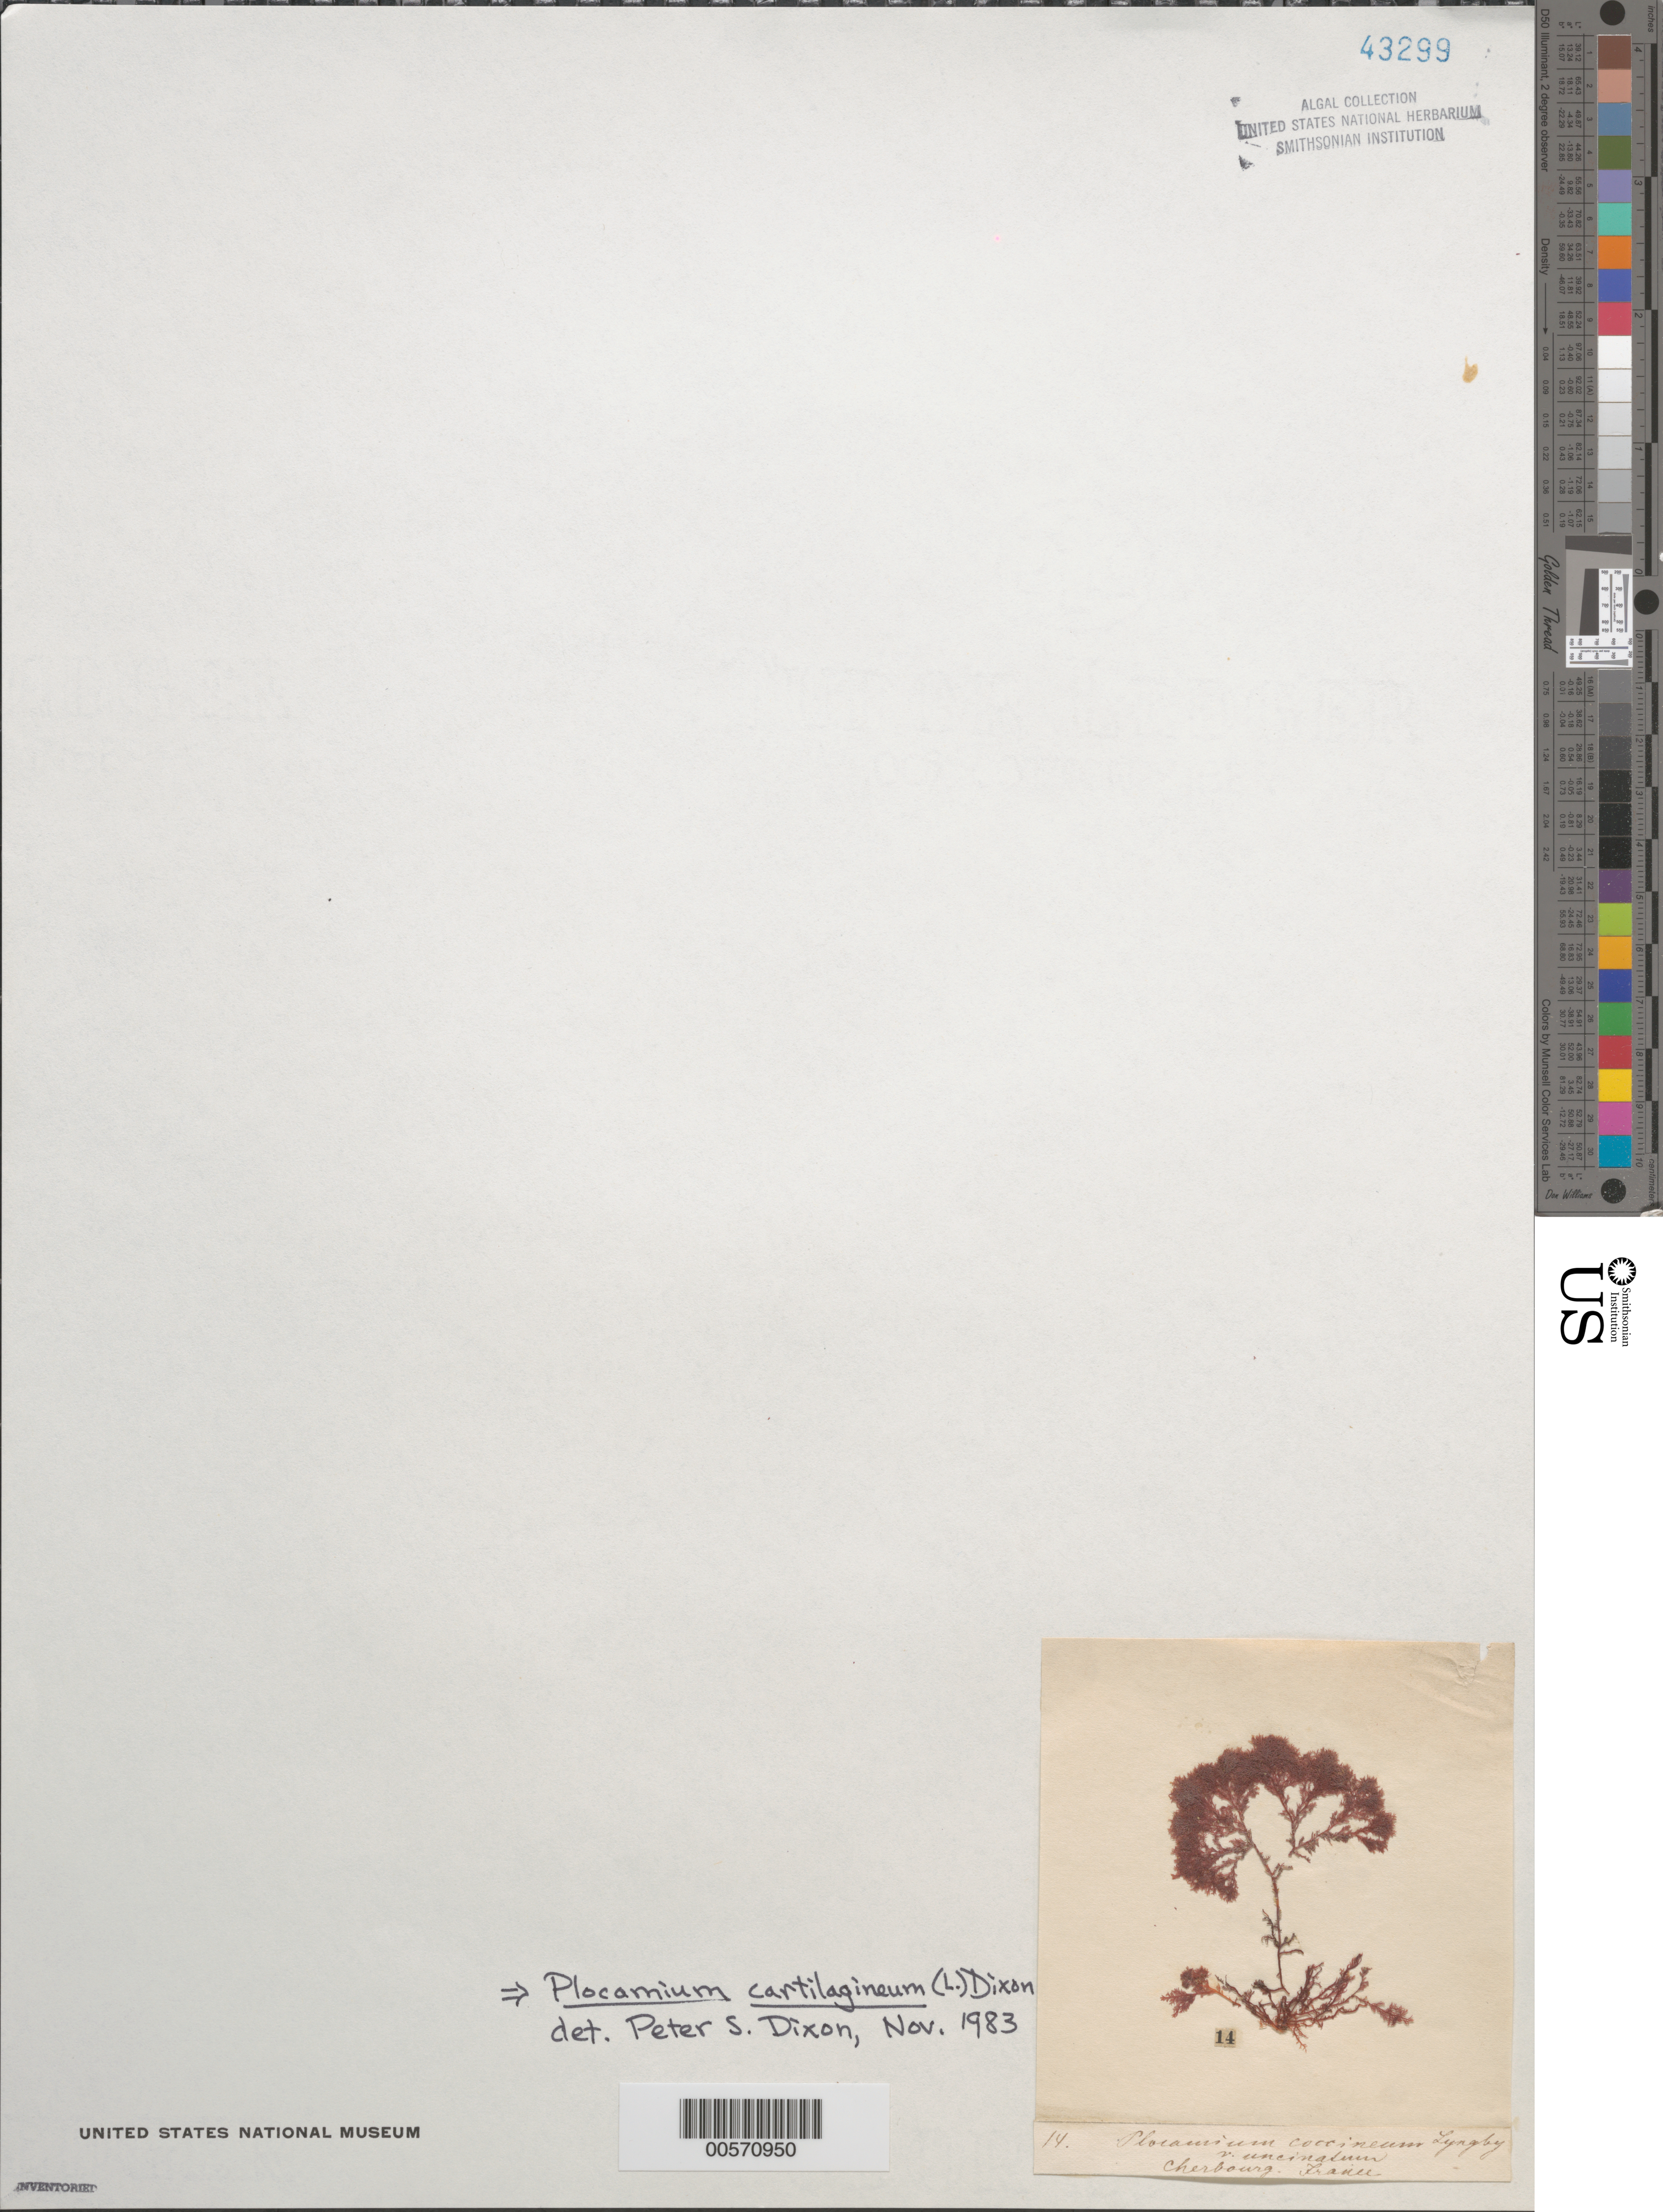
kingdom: Plantae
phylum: Rhodophyta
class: Florideophyceae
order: Plocamiales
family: Plocamiaceae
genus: Plocamium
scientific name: Plocamium cartilagineum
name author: (L.) P.S. Dixon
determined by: Dixon, P. S.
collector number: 14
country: France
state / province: Normandie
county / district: Manche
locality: Cherbourg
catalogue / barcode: US 43299